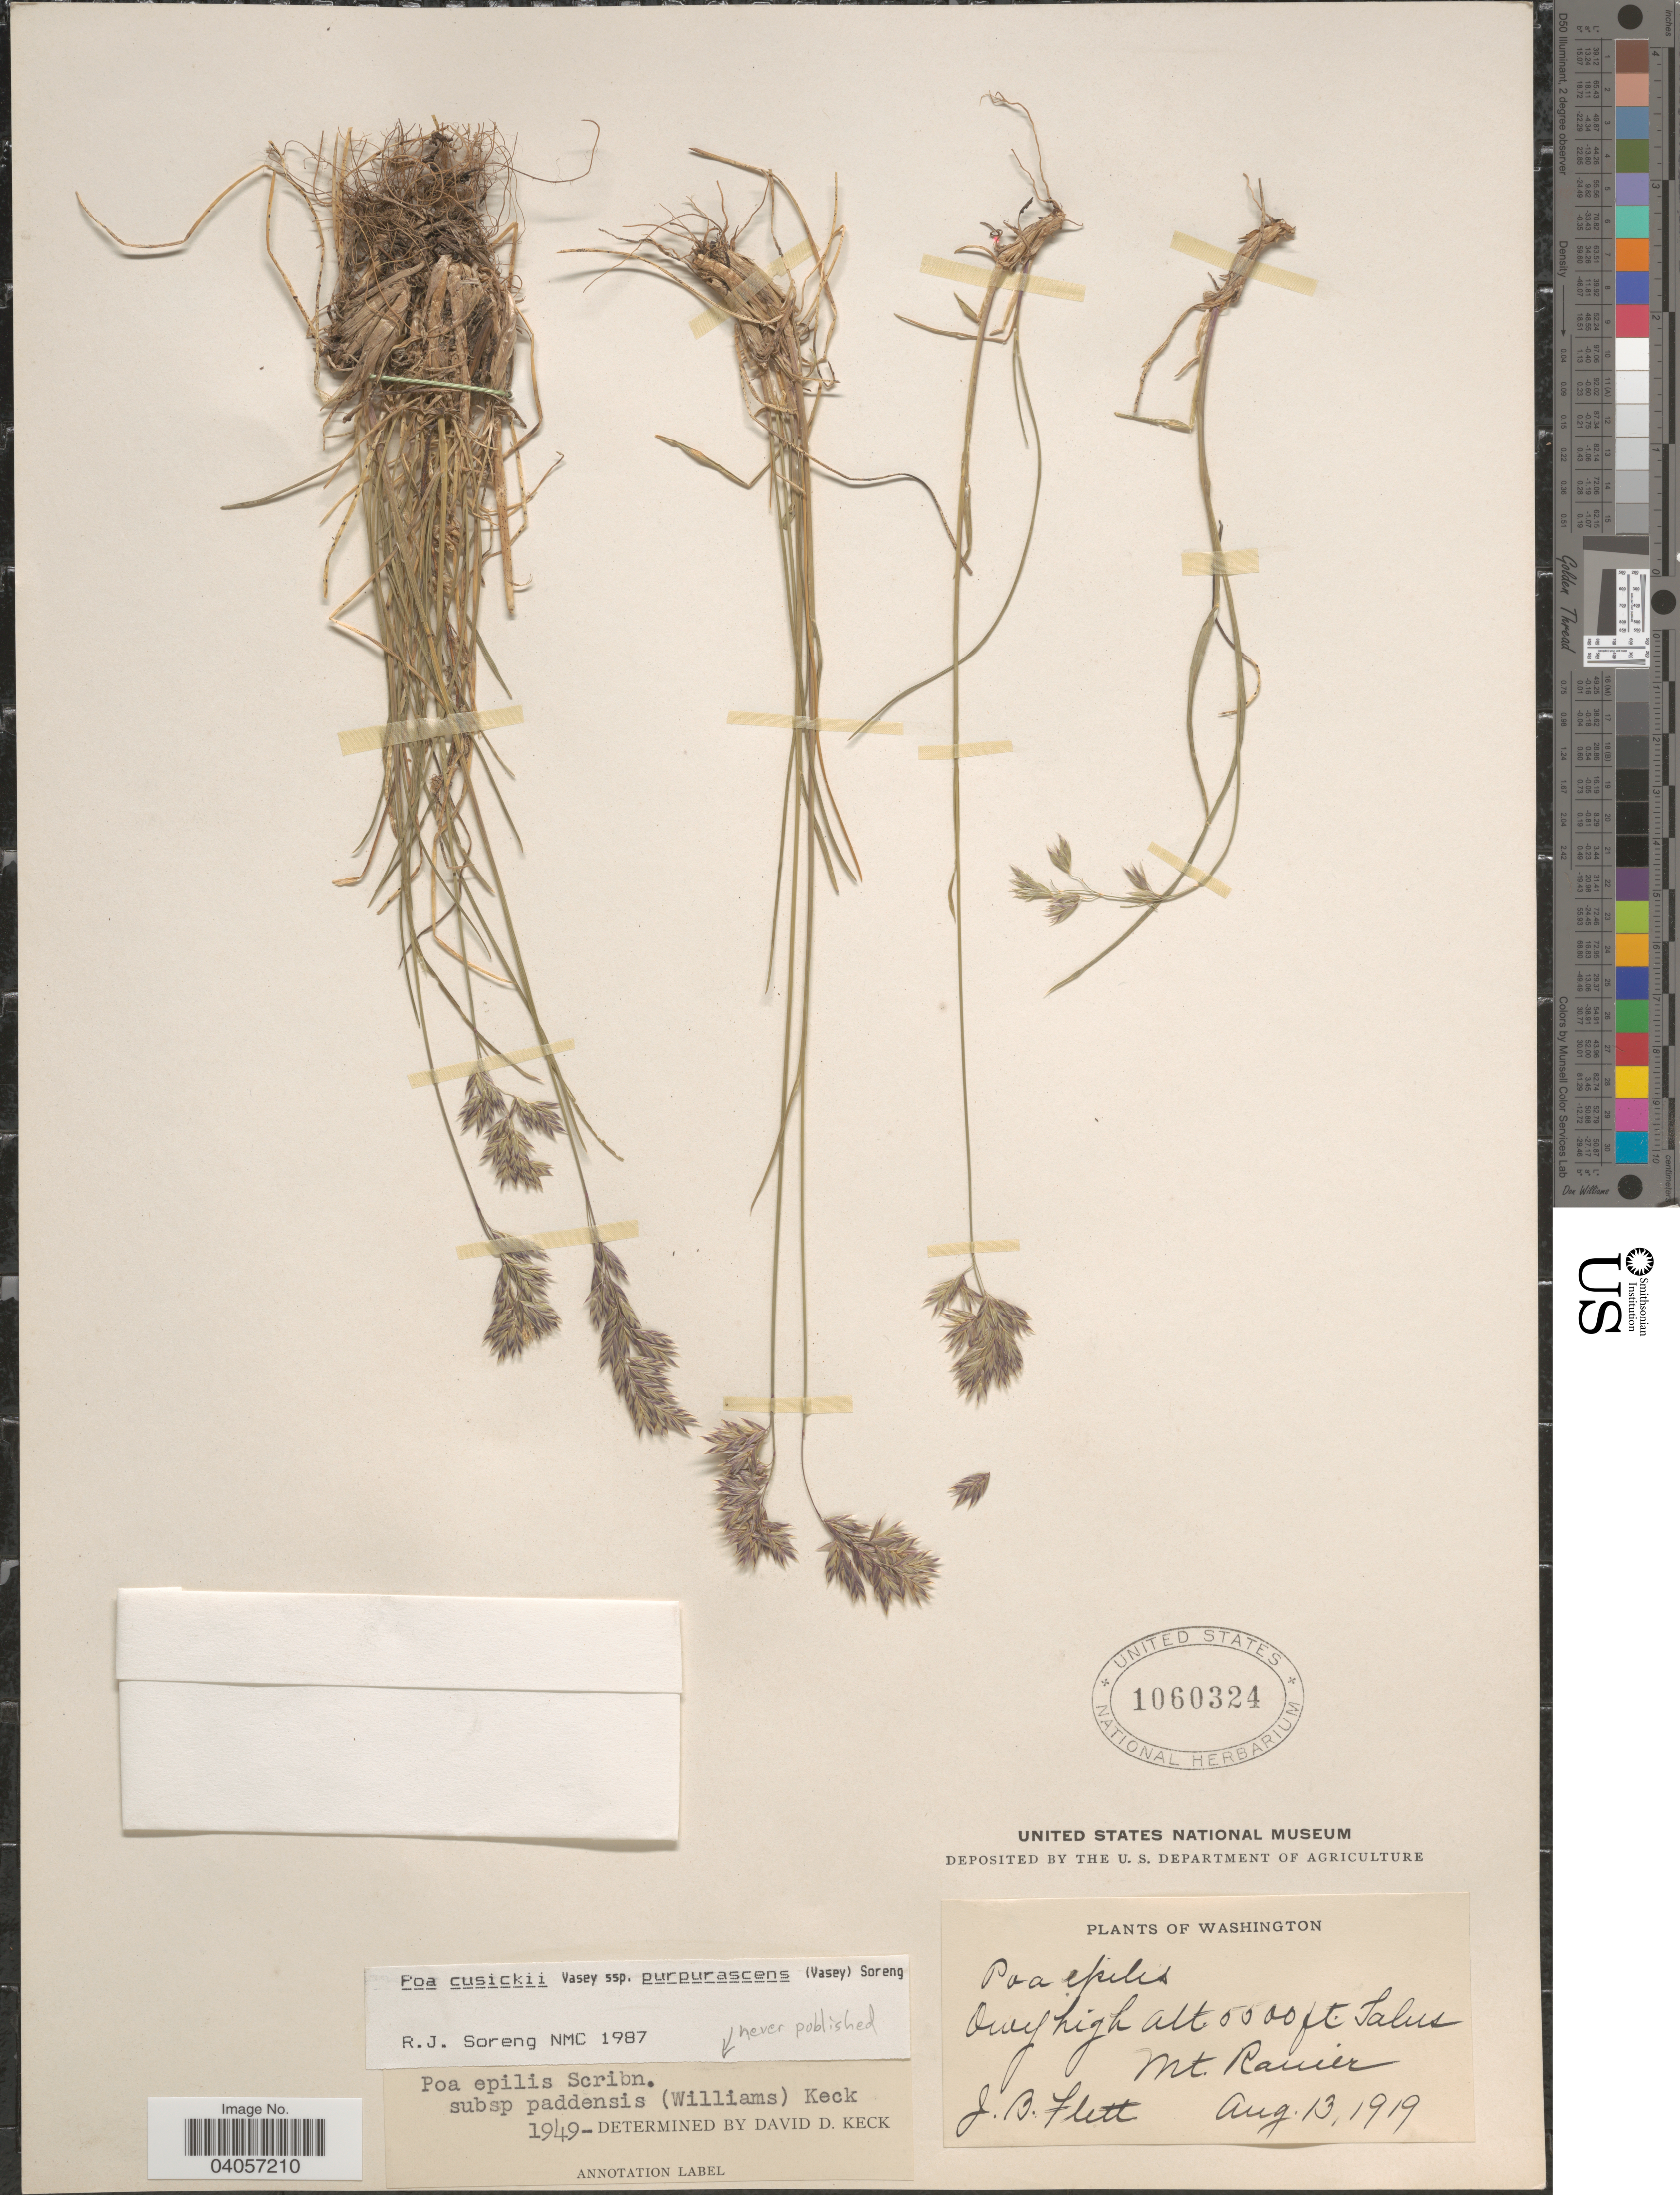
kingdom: Plantae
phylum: Tracheophyta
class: Liliopsida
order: Poales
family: Poaceae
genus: Poa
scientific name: Poa cusickii subsp. purpurascens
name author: (Vasey) Soreng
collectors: J. Flett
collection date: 1919-08-13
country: United States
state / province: Washington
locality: Mt. Ranier.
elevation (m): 1676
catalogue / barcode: US 1060324